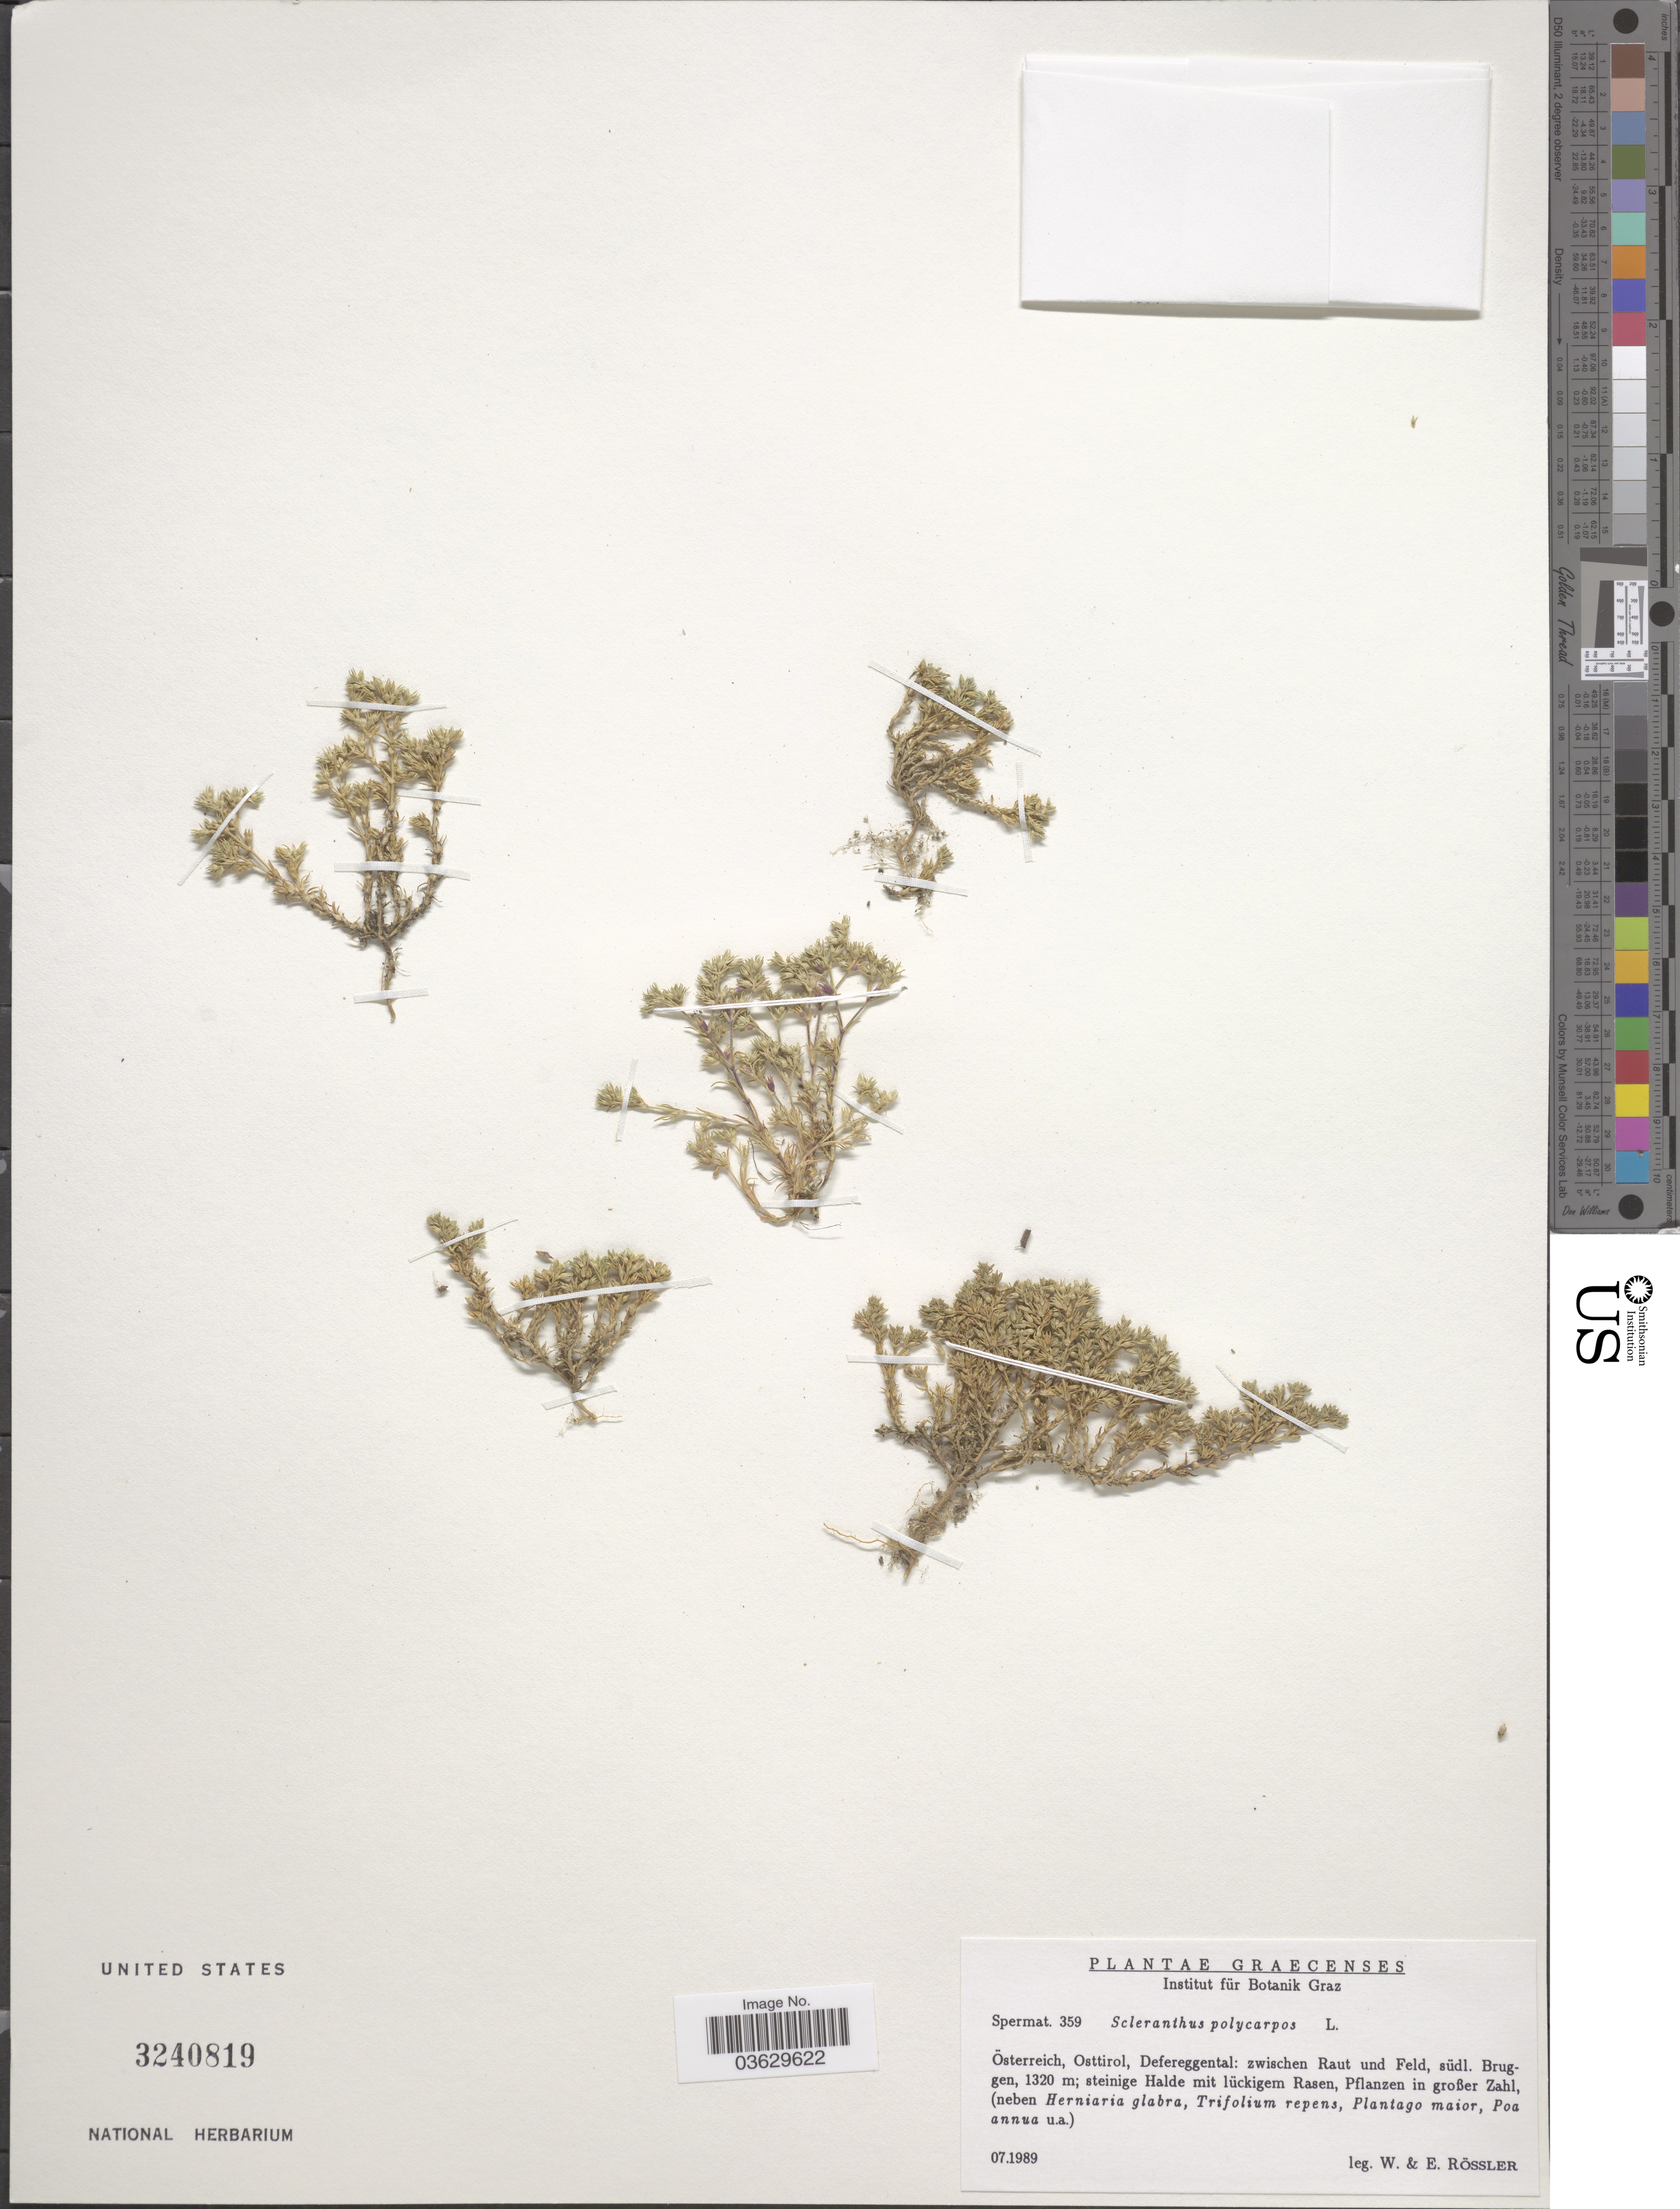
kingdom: Plantae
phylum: Tracheophyta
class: Magnoliopsida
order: Caryophyllales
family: Caryophyllaceae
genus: Scleranthus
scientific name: Scleranthus polycarpos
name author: L.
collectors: Rössler, W. & Rössler, E.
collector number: Spermat.? 359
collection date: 1989-07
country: Austria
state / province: Tirol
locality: Österreich, Osttirol, Defereggental: zwischen Raut und Feld, südl. Bruggen.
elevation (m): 1320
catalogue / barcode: US 3240819